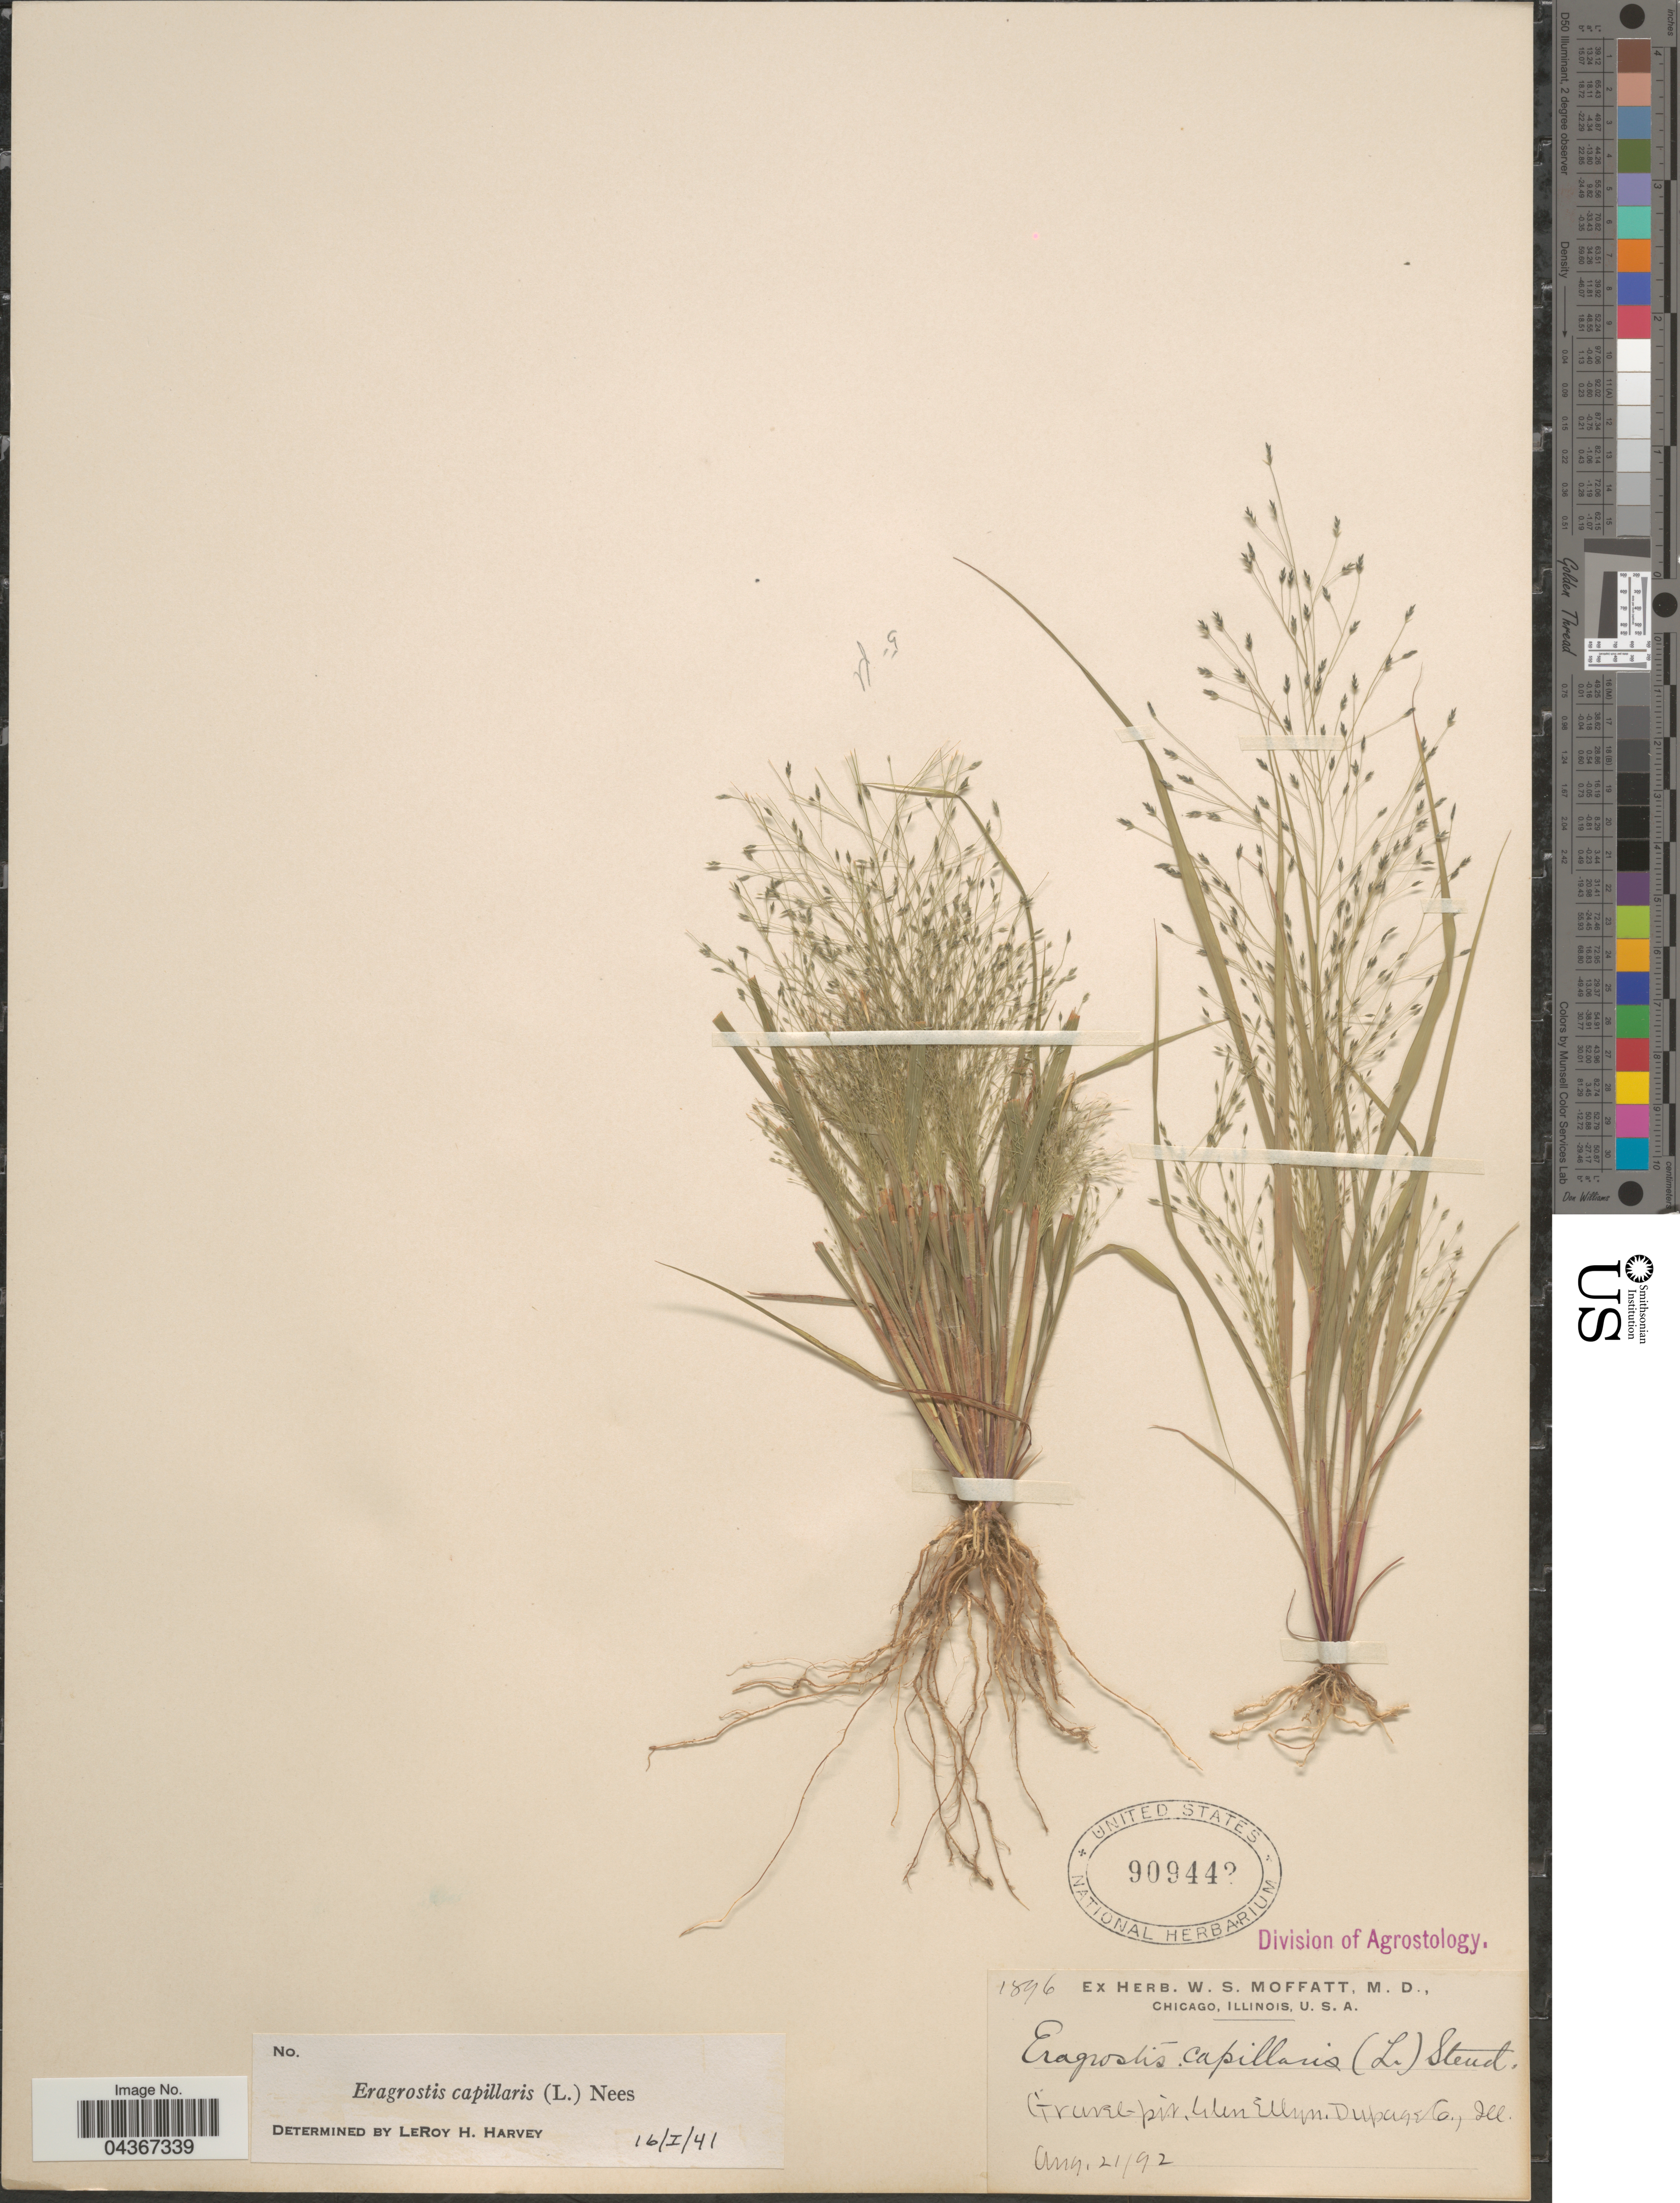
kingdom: Plantae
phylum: Tracheophyta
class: Liliopsida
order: Poales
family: Poaceae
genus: Eragrostis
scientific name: Eragrostis capillaris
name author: (L.) Nees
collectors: ex herb. W. S. Moffatt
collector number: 1896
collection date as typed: Transcribed d/m/y: 21/8/92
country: United States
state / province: Illinois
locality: Glen Ellyn, Dupage Co.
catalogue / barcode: US 909442